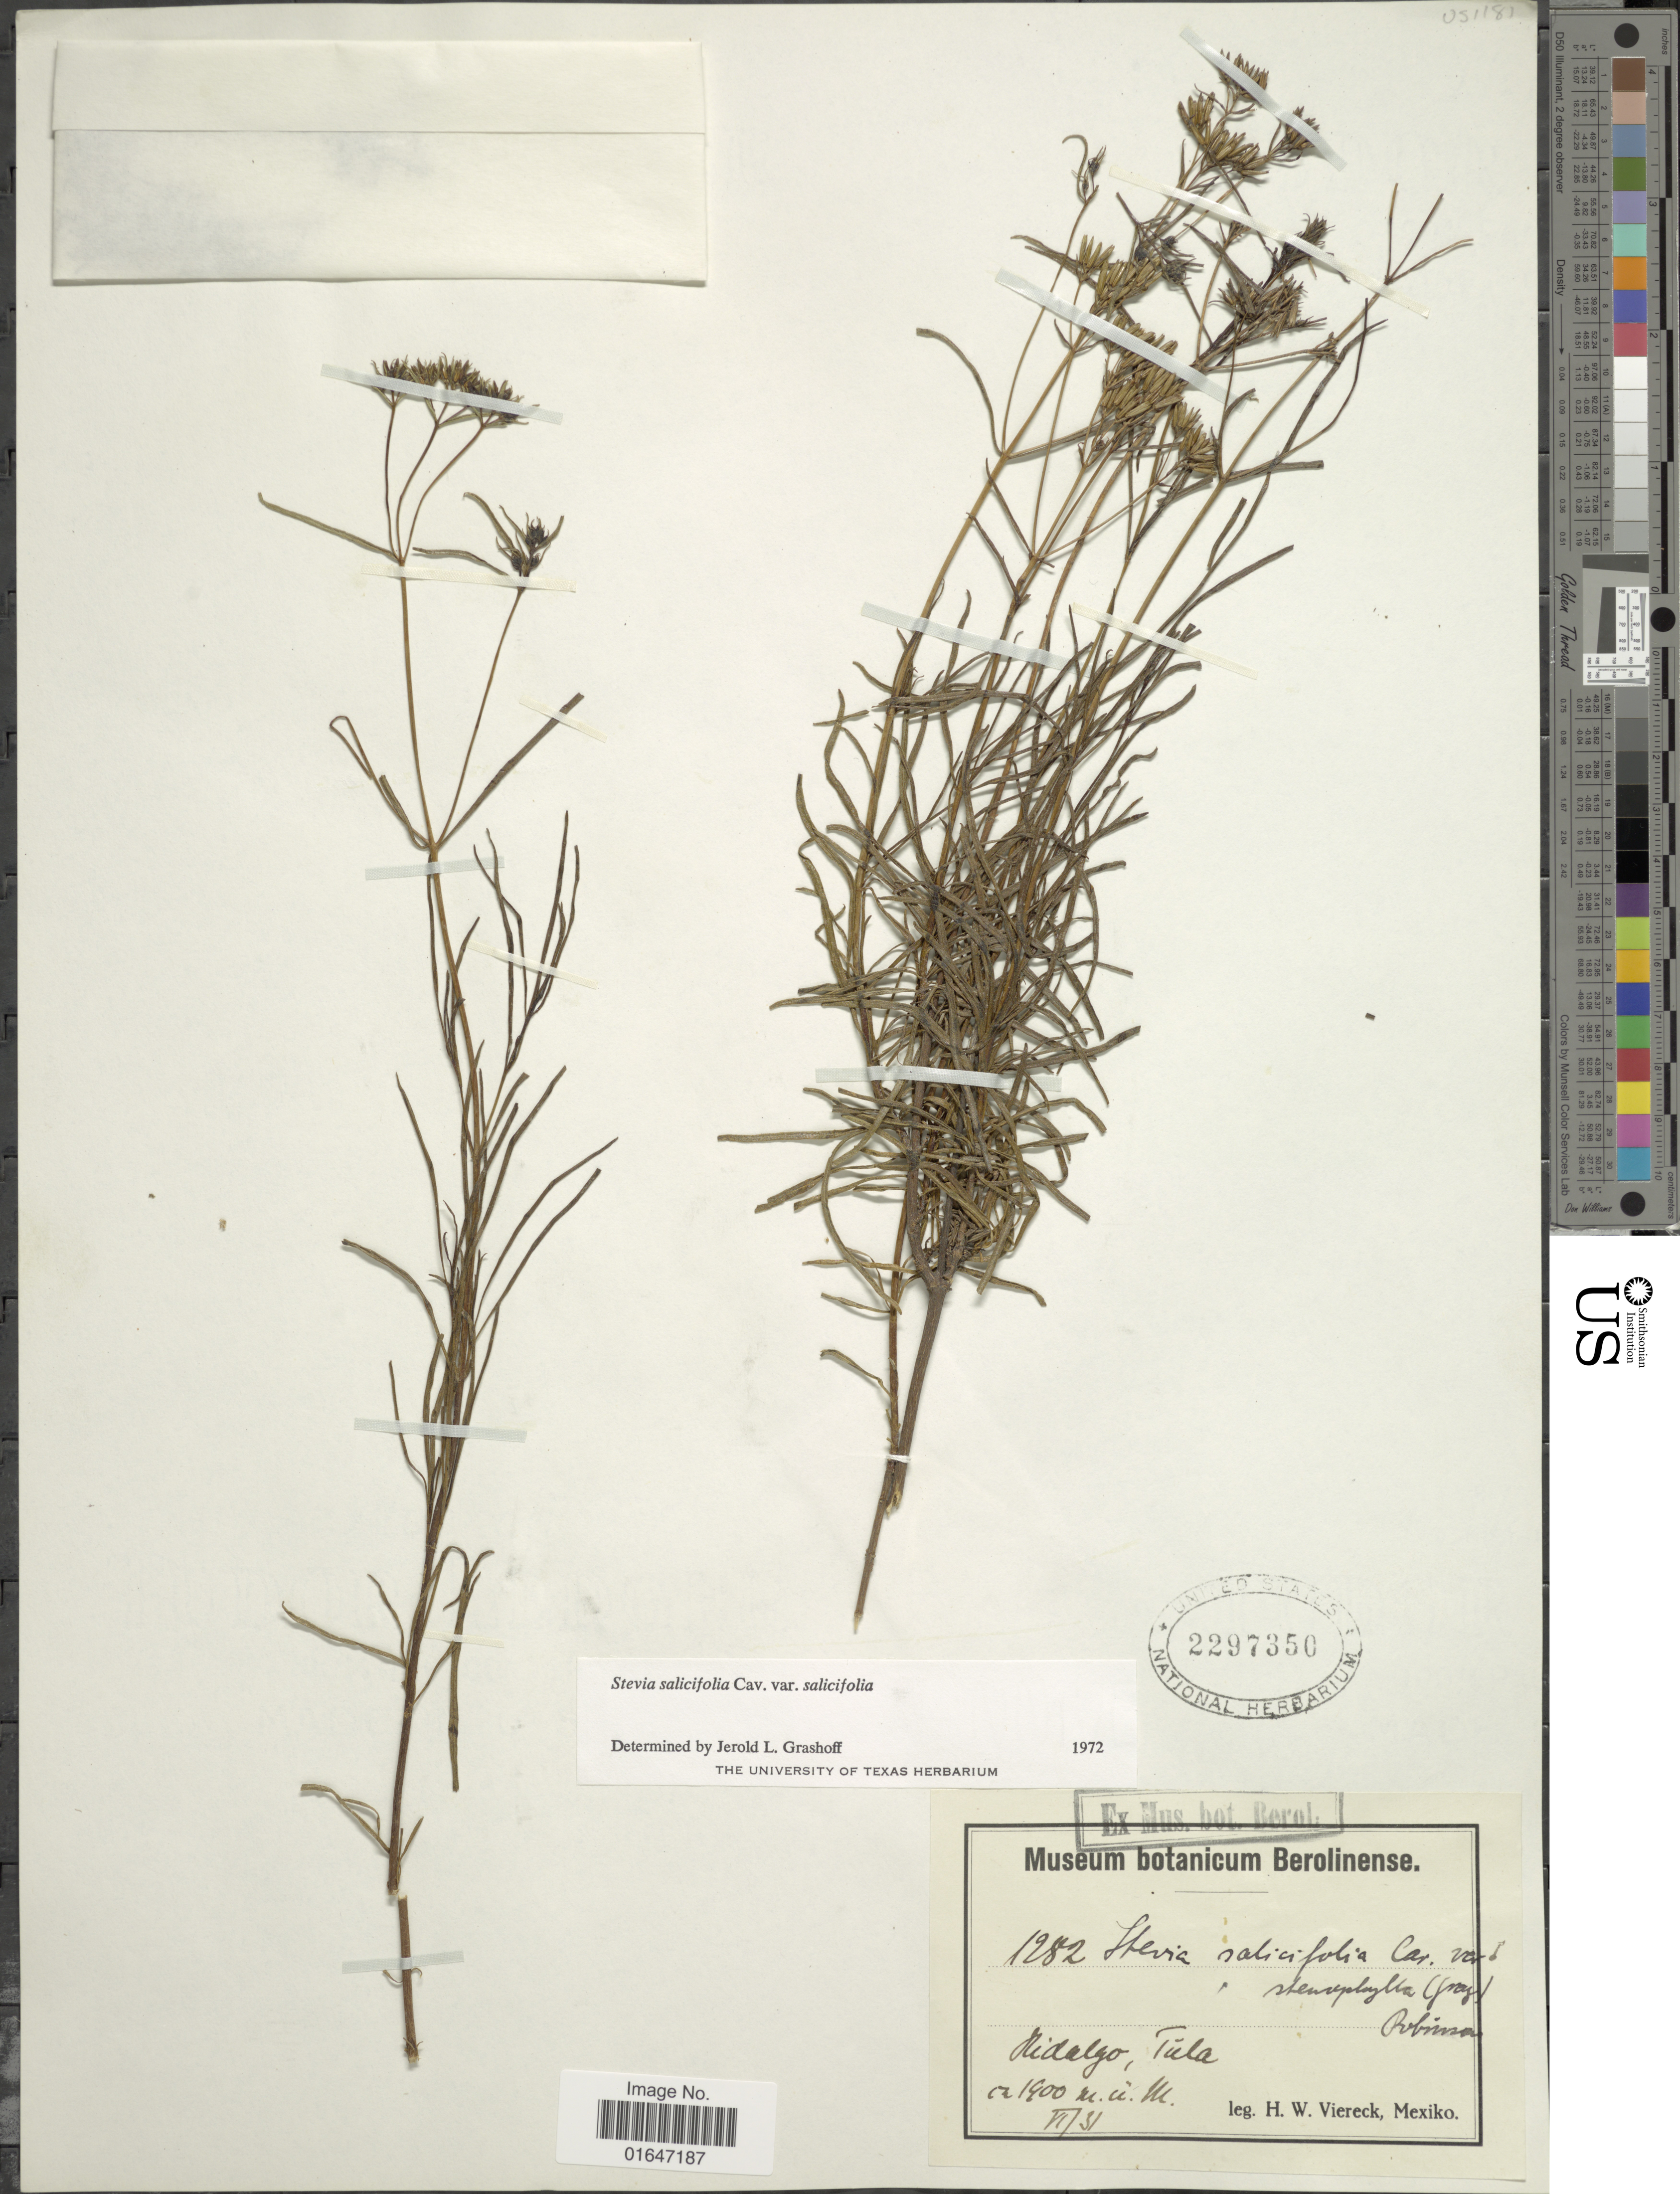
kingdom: Plantae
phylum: Tracheophyta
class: Magnoliopsida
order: Asterales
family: Asteraceae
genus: Stevia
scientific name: Stevia salicifolia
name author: Cav.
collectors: H. W. Viereck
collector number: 1282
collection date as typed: Transcribed d/m/y: /6/31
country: Mexico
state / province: Hidalgo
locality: Hidalgo, Tula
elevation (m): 1900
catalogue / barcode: US 2297350